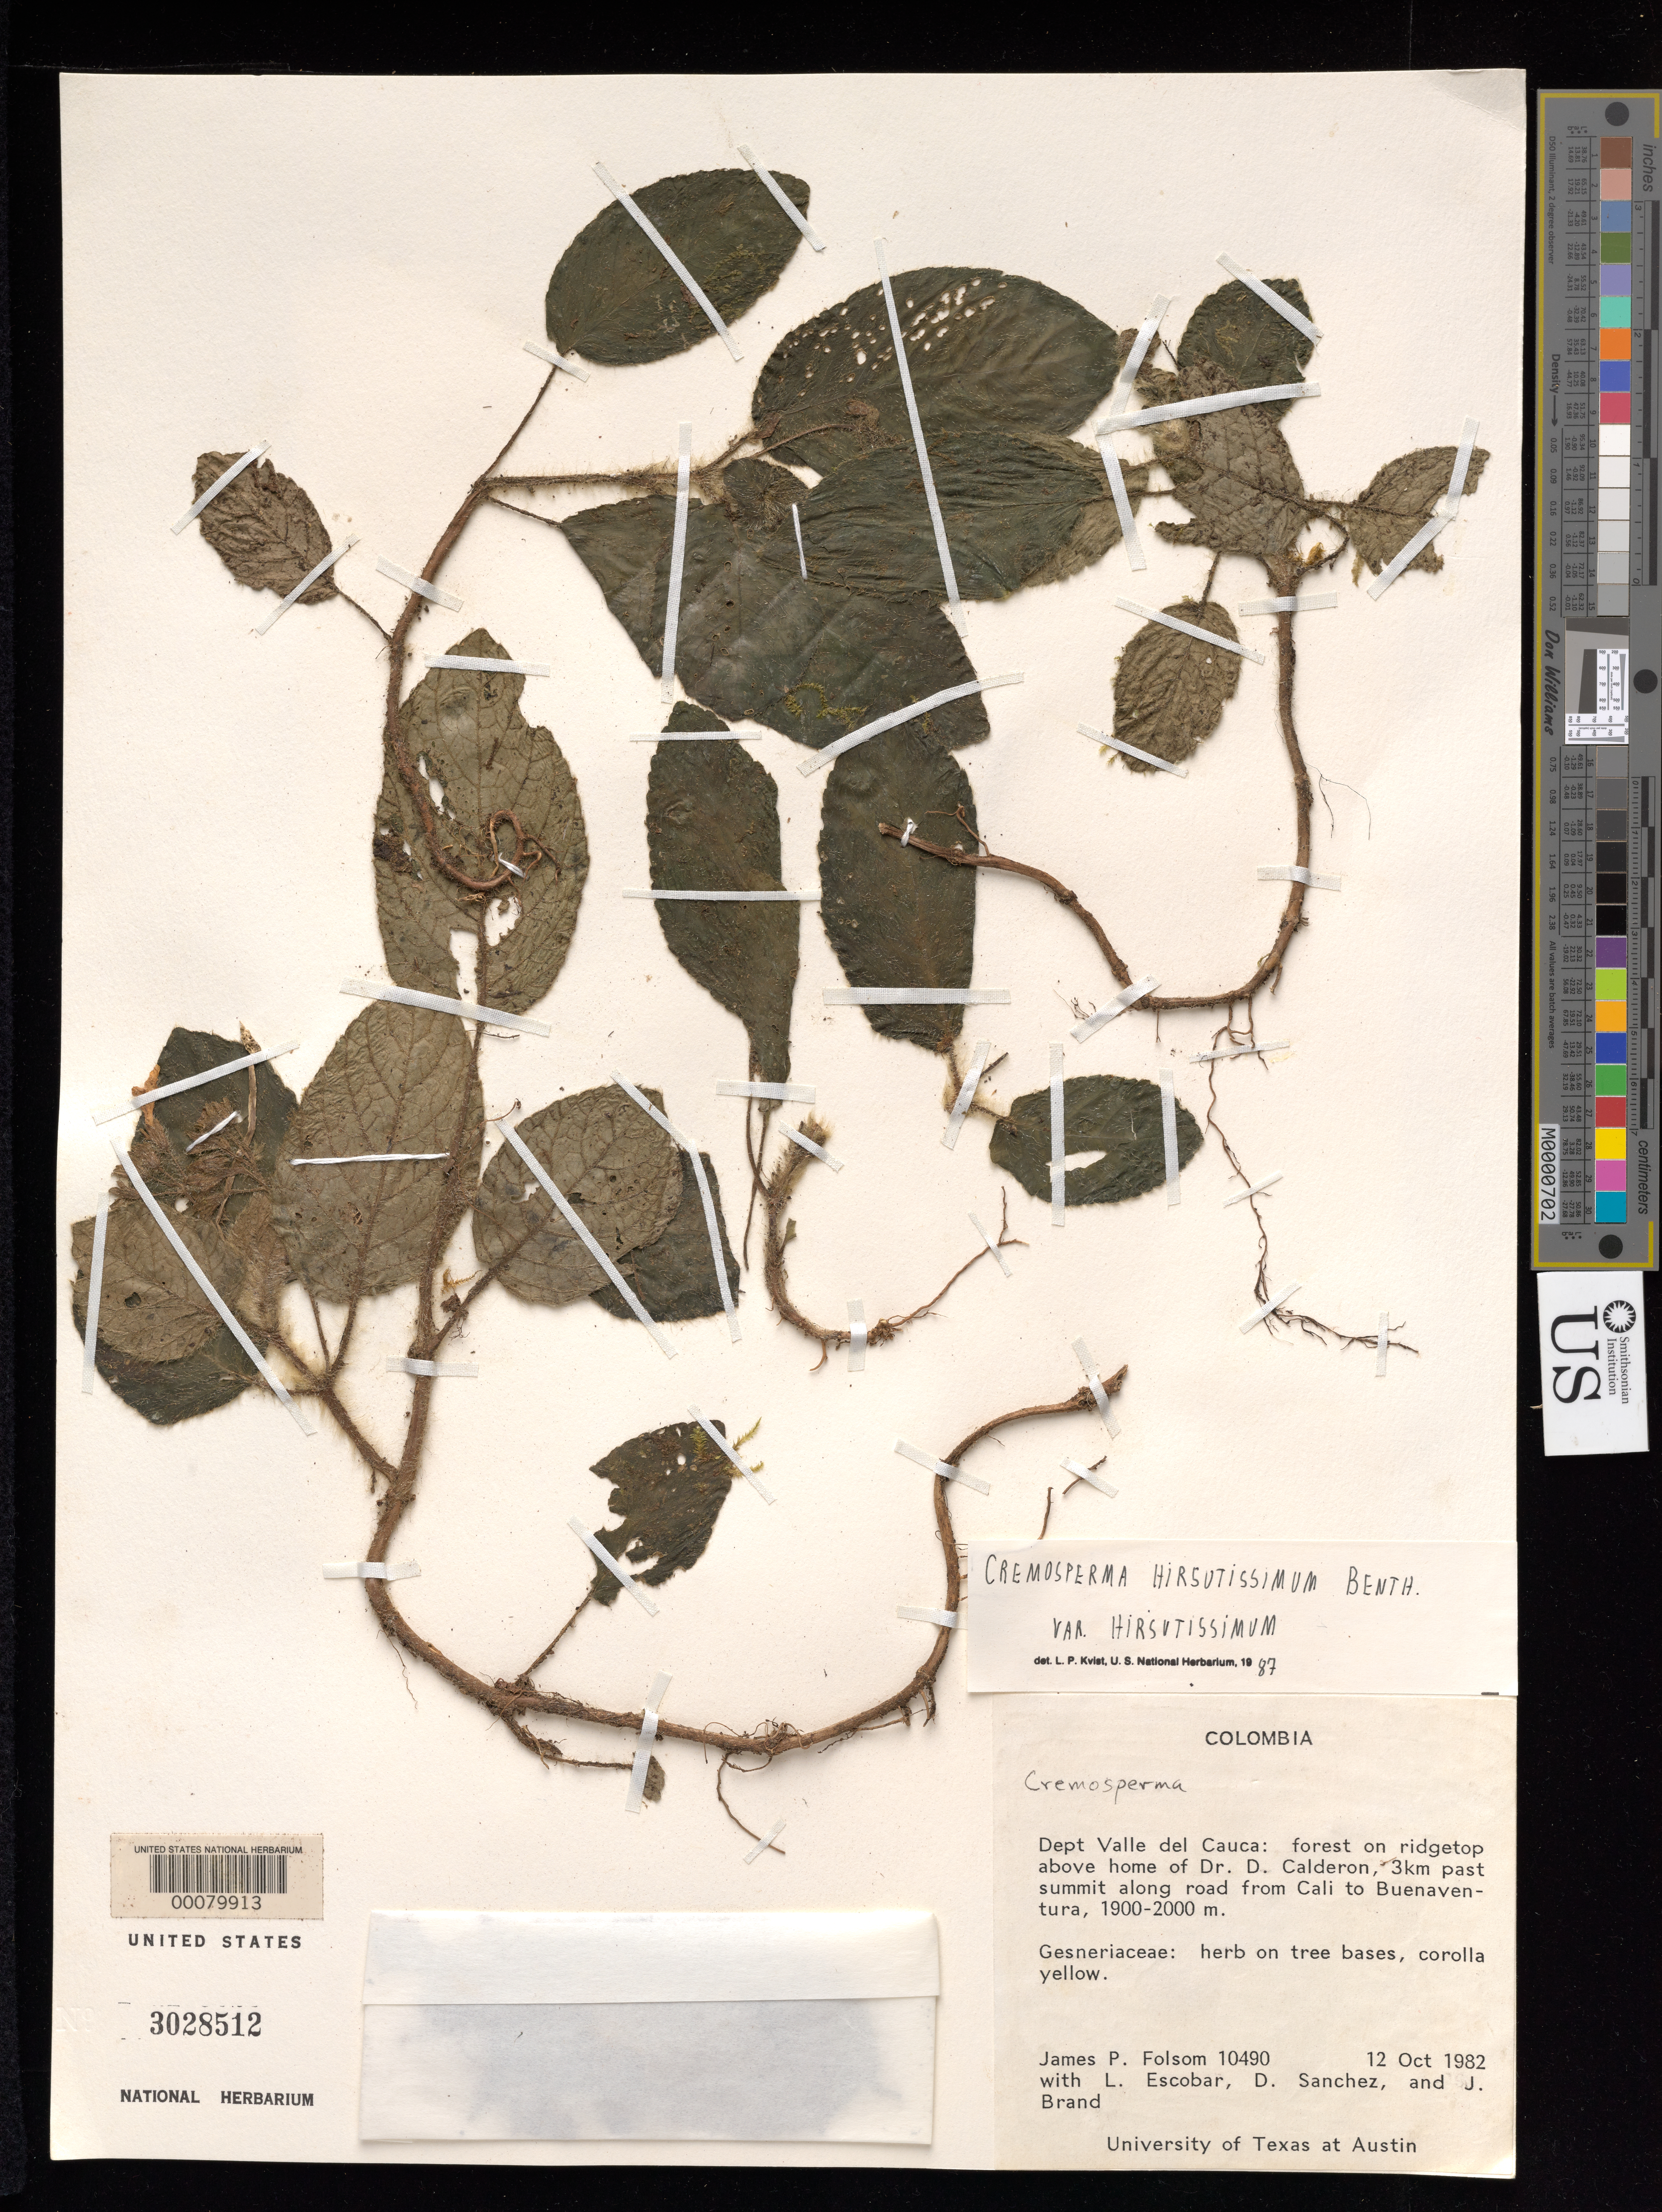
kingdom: Plantae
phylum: Tracheophyta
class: Magnoliopsida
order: Lamiales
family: Gesneriaceae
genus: Cremosperma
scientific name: Cremosperma hirsutissimum var. hirsutissimum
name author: Benth.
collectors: J. P. Folsom & et al.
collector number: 10490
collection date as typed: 12 Oct 1982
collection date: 1982-10-12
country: Colombia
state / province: Valle del Cauca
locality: Above home of Dr. D. Calderon, 3 km past summit along road from Cali to Buenaventura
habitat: Forest on ridgetop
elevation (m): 1900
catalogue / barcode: US 3028512